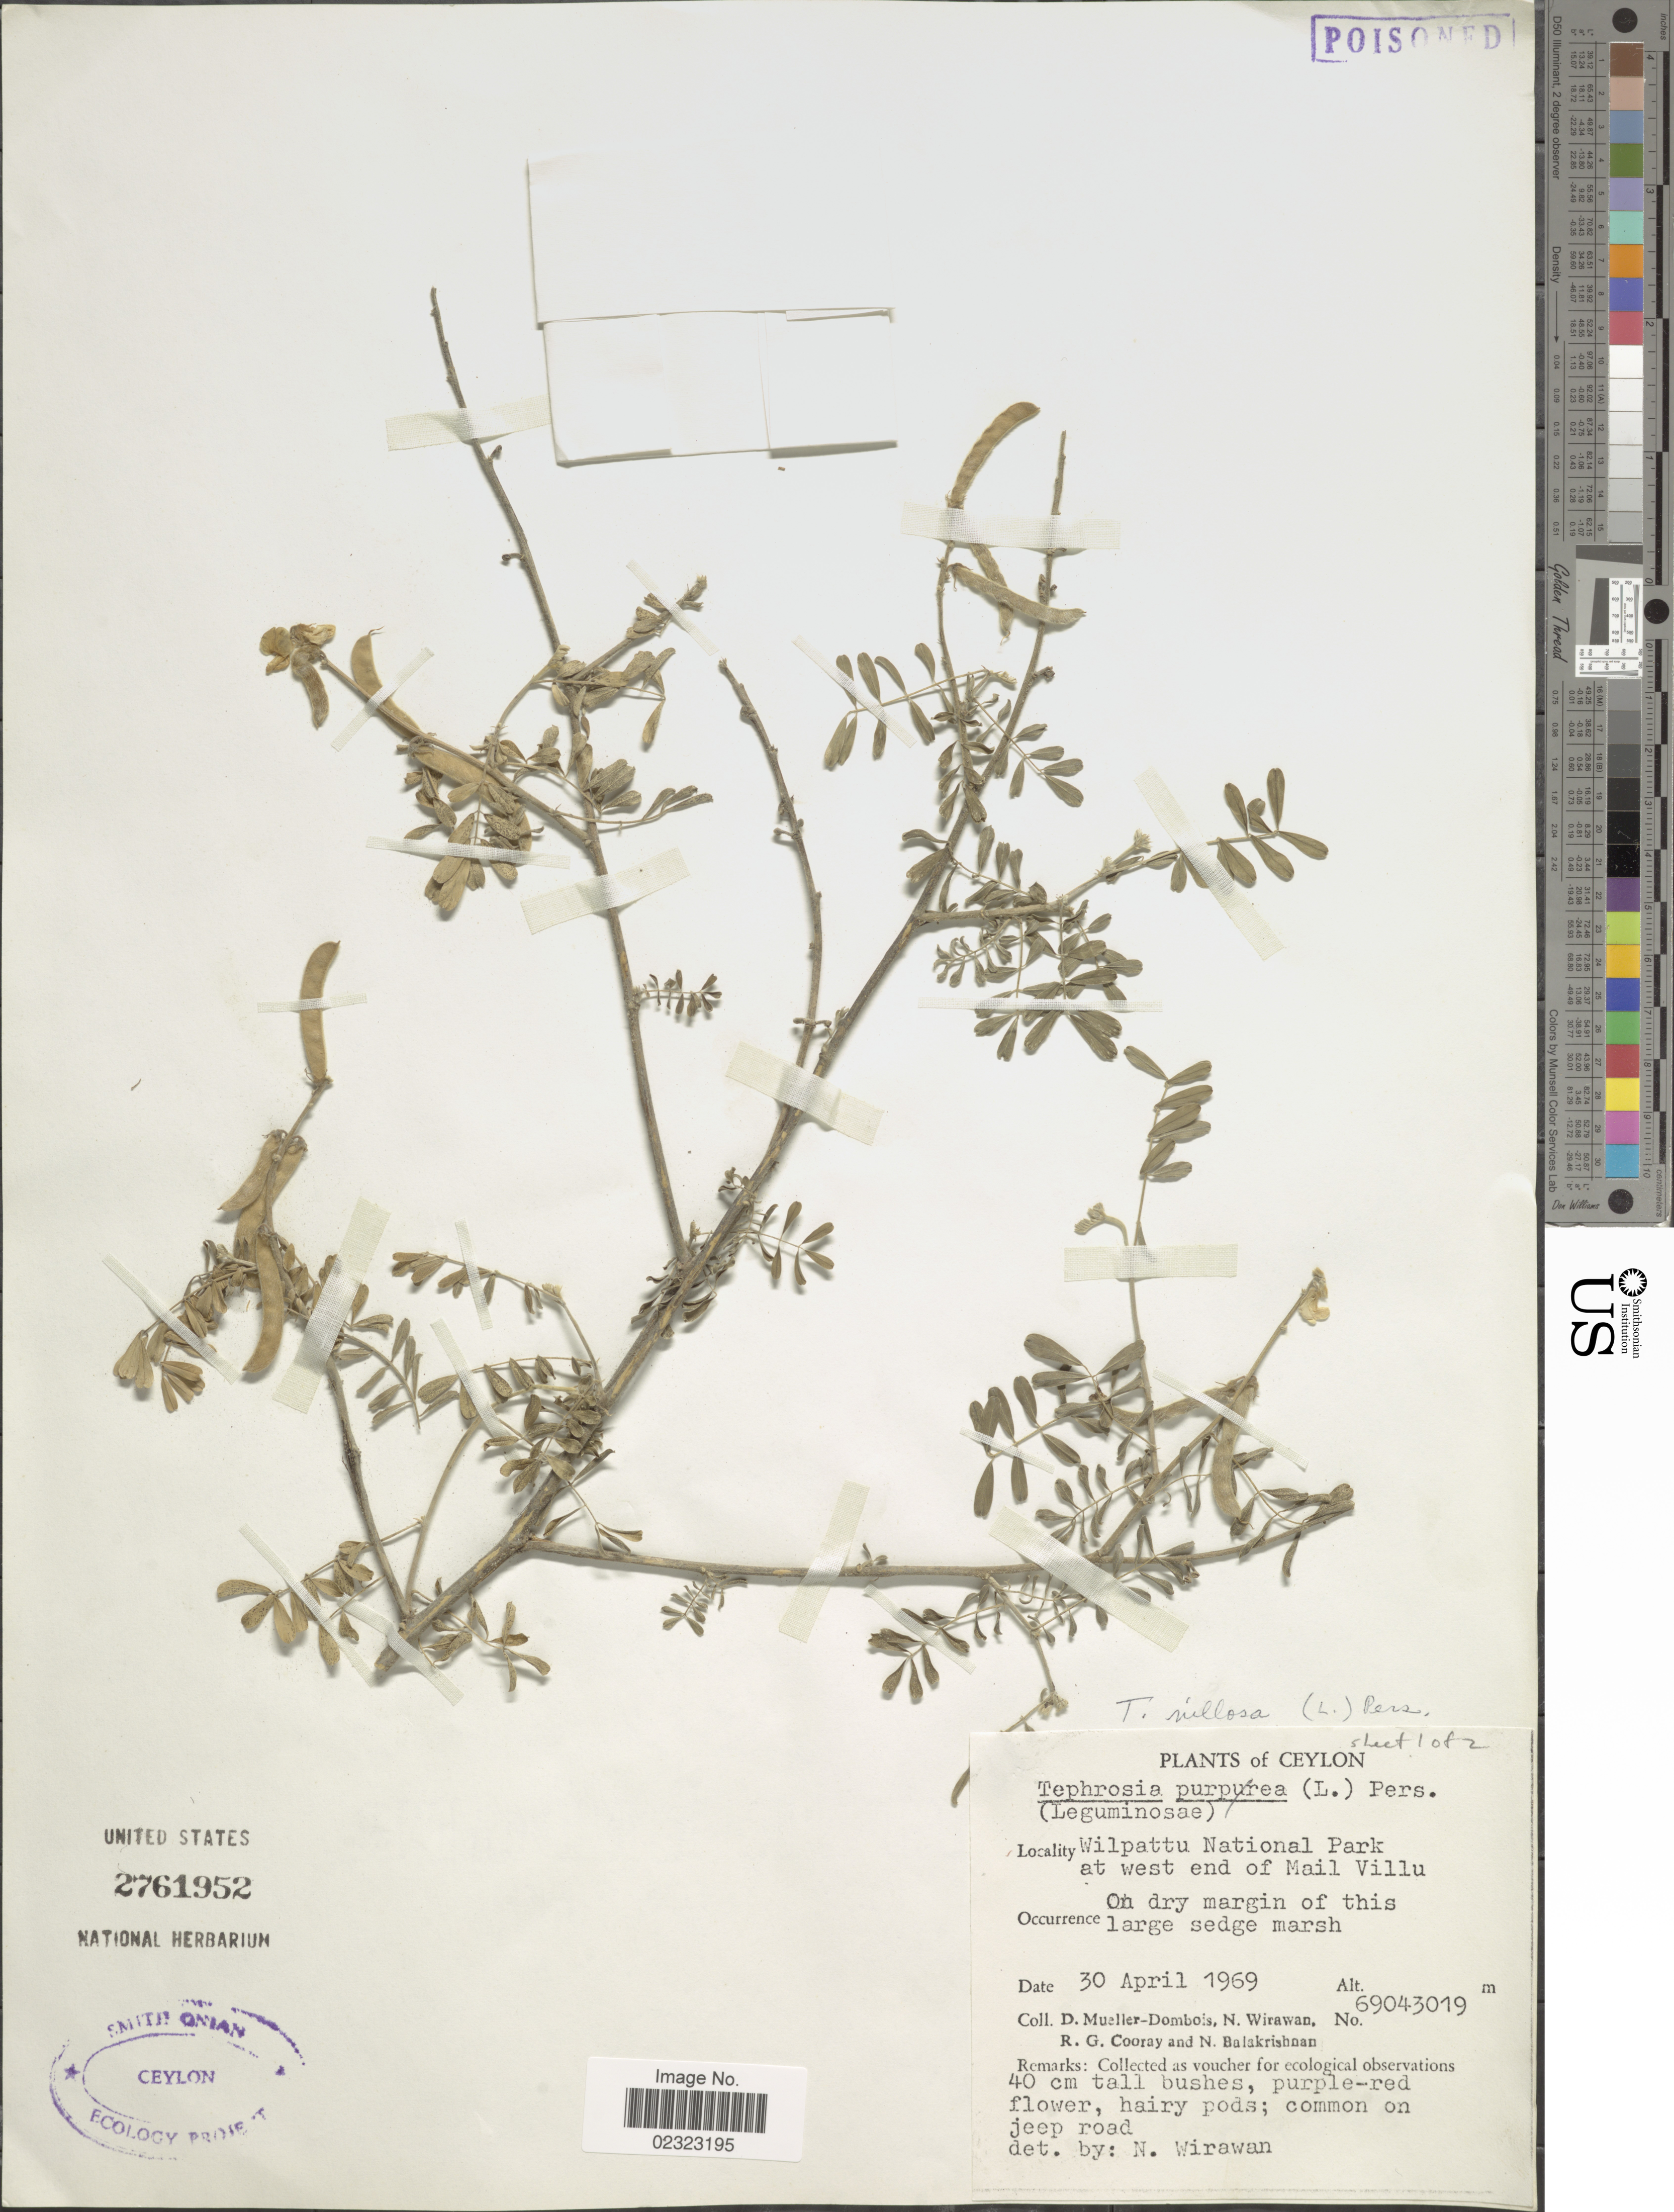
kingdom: Plantae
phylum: Tracheophyta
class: Magnoliopsida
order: Fabales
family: Fabaceae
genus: Tephrosia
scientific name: Tephrosia villosa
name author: Pers.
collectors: D. Mueller-Dombois, N. Wirawan, R. Cooray & N. Balakrishnan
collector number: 69043019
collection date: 1969-04-30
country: Sri Lanka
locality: Ceylon. Wilpattu National Park at west end of Mail Villu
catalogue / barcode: US 2761952